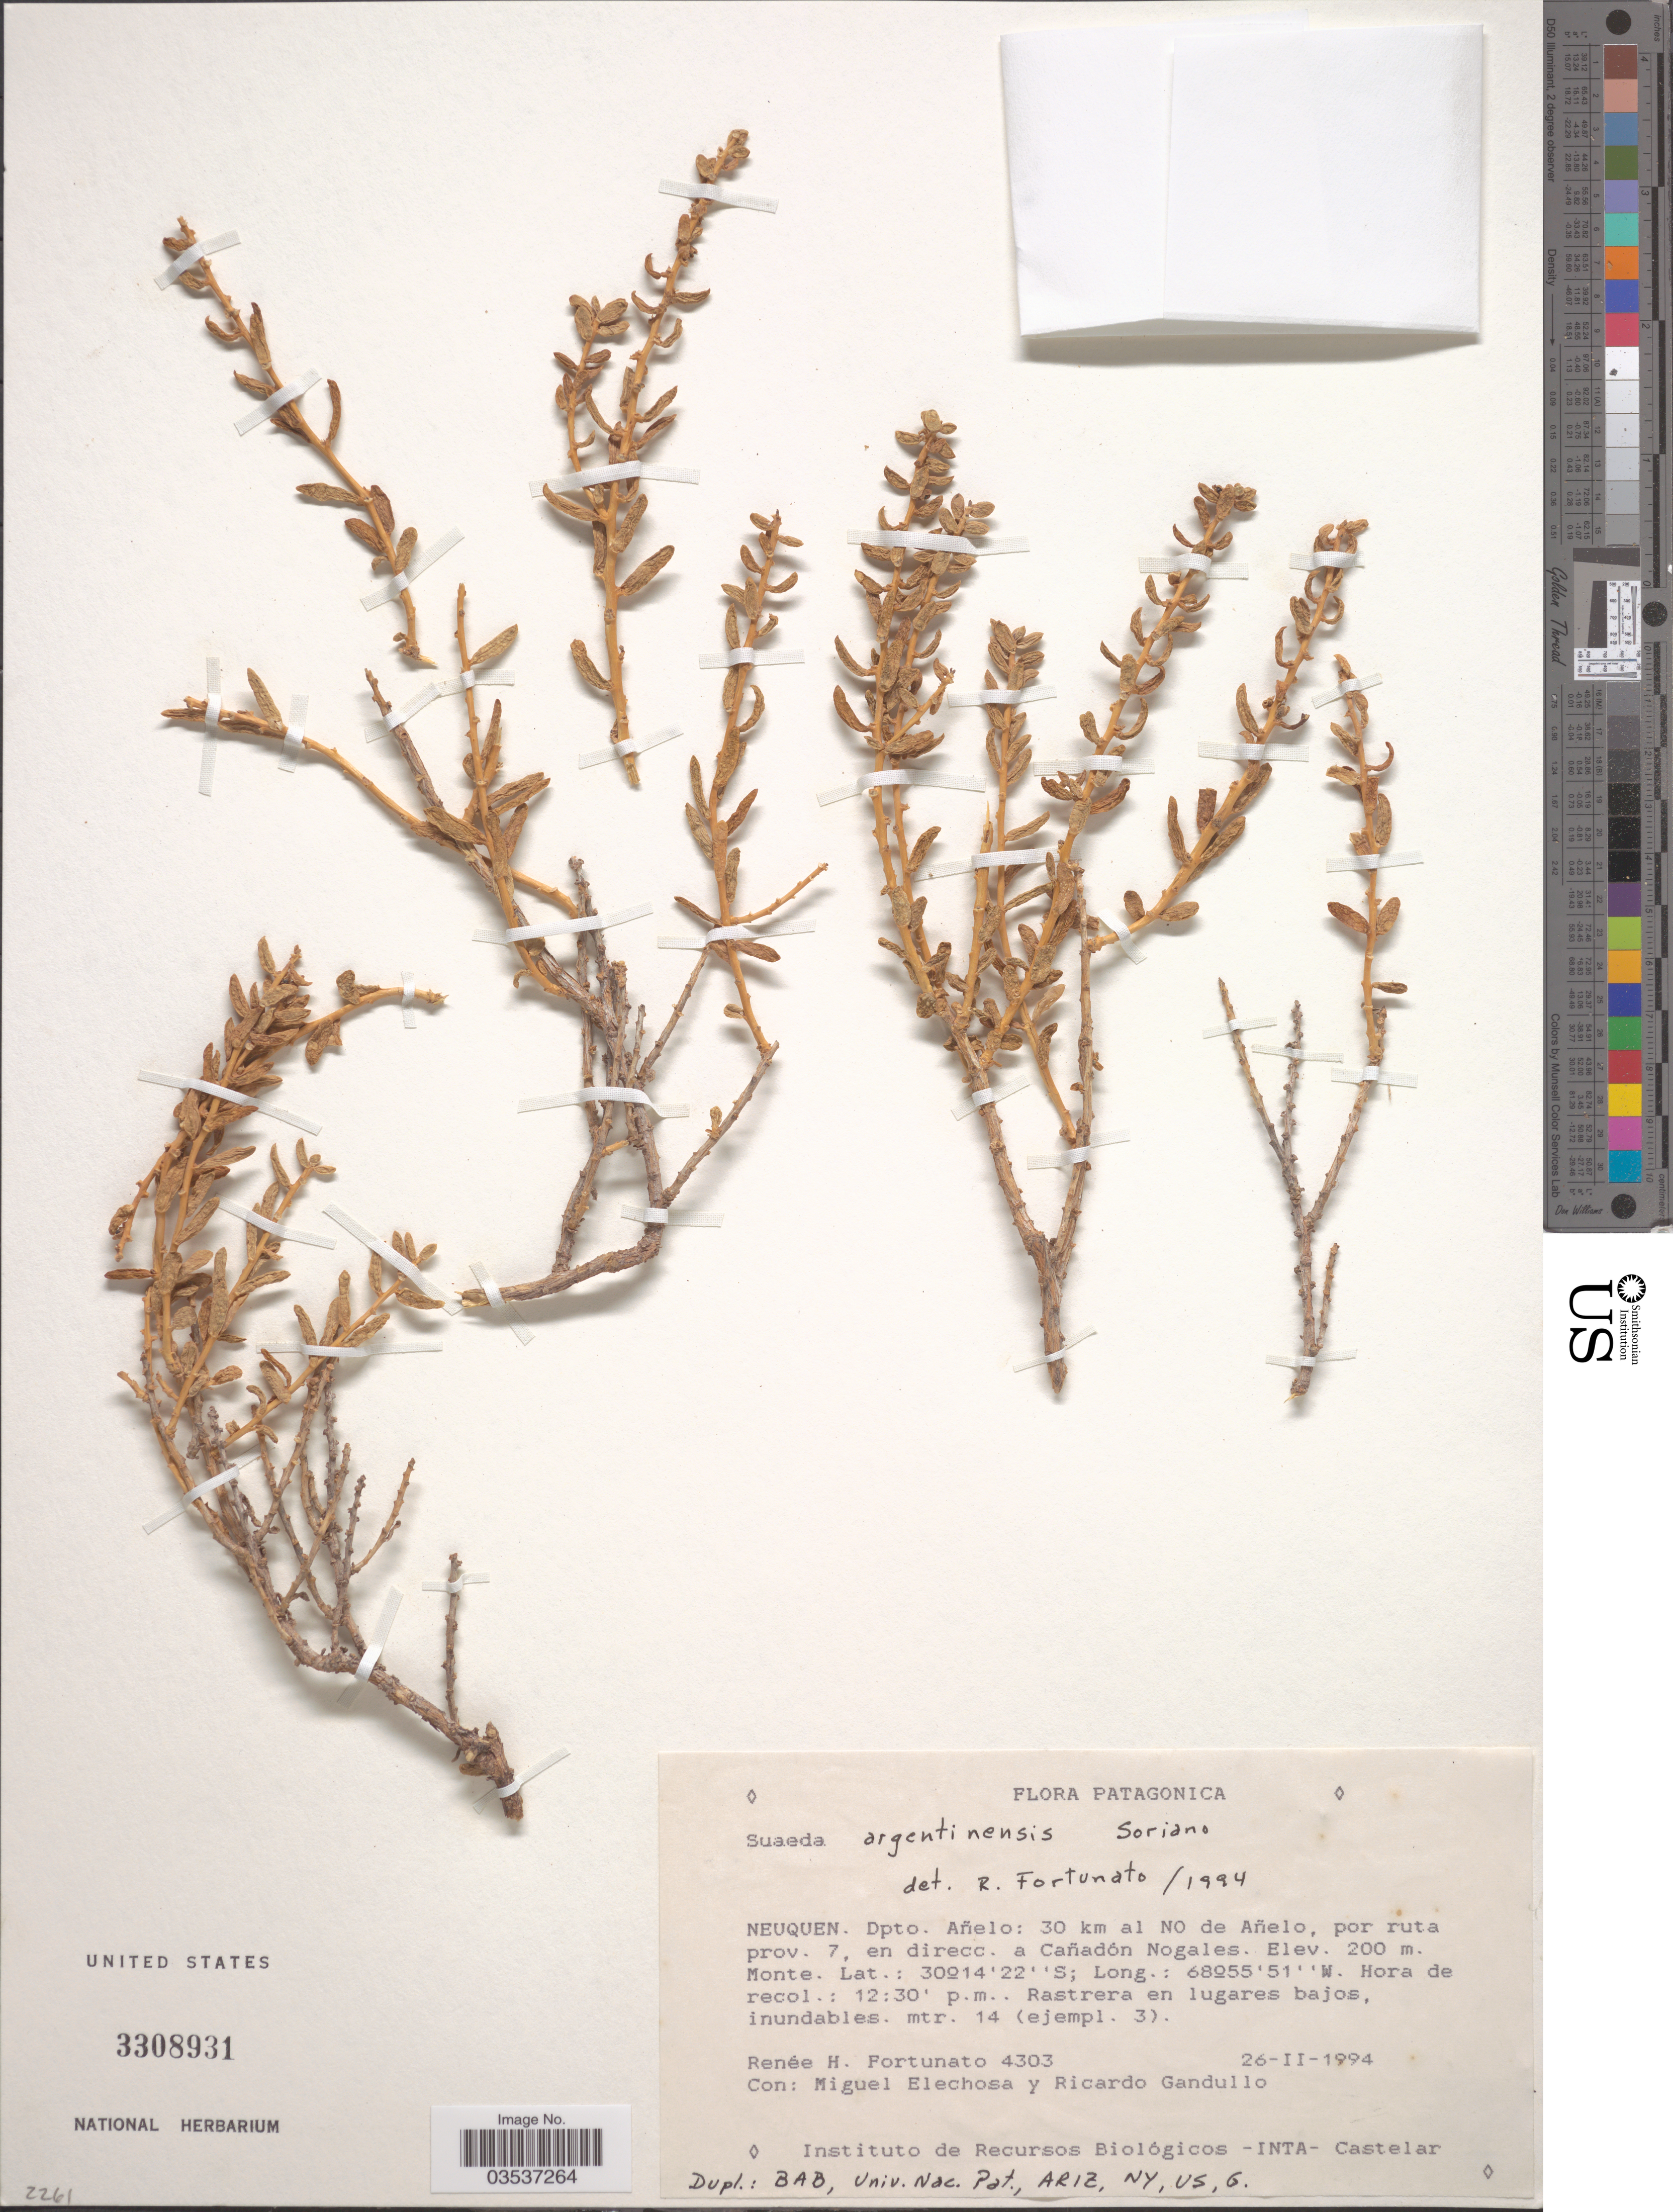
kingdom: Plantae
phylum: Tracheophyta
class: Magnoliopsida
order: Caryophyllales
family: Amaranthaceae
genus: Suaeda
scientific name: Suaeda argentinensis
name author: A. Soriano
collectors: R. H. Fortunato, M. Elechosa & R. Gandullo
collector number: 4303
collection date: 1994-02-26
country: Argentina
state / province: Neuquen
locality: Patagonica. Dpto. Añelo: 30 km al NO de Añelo, por ruta prov. 7, en direcc. a Cañadón Nogales.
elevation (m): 200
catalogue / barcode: US 3308931